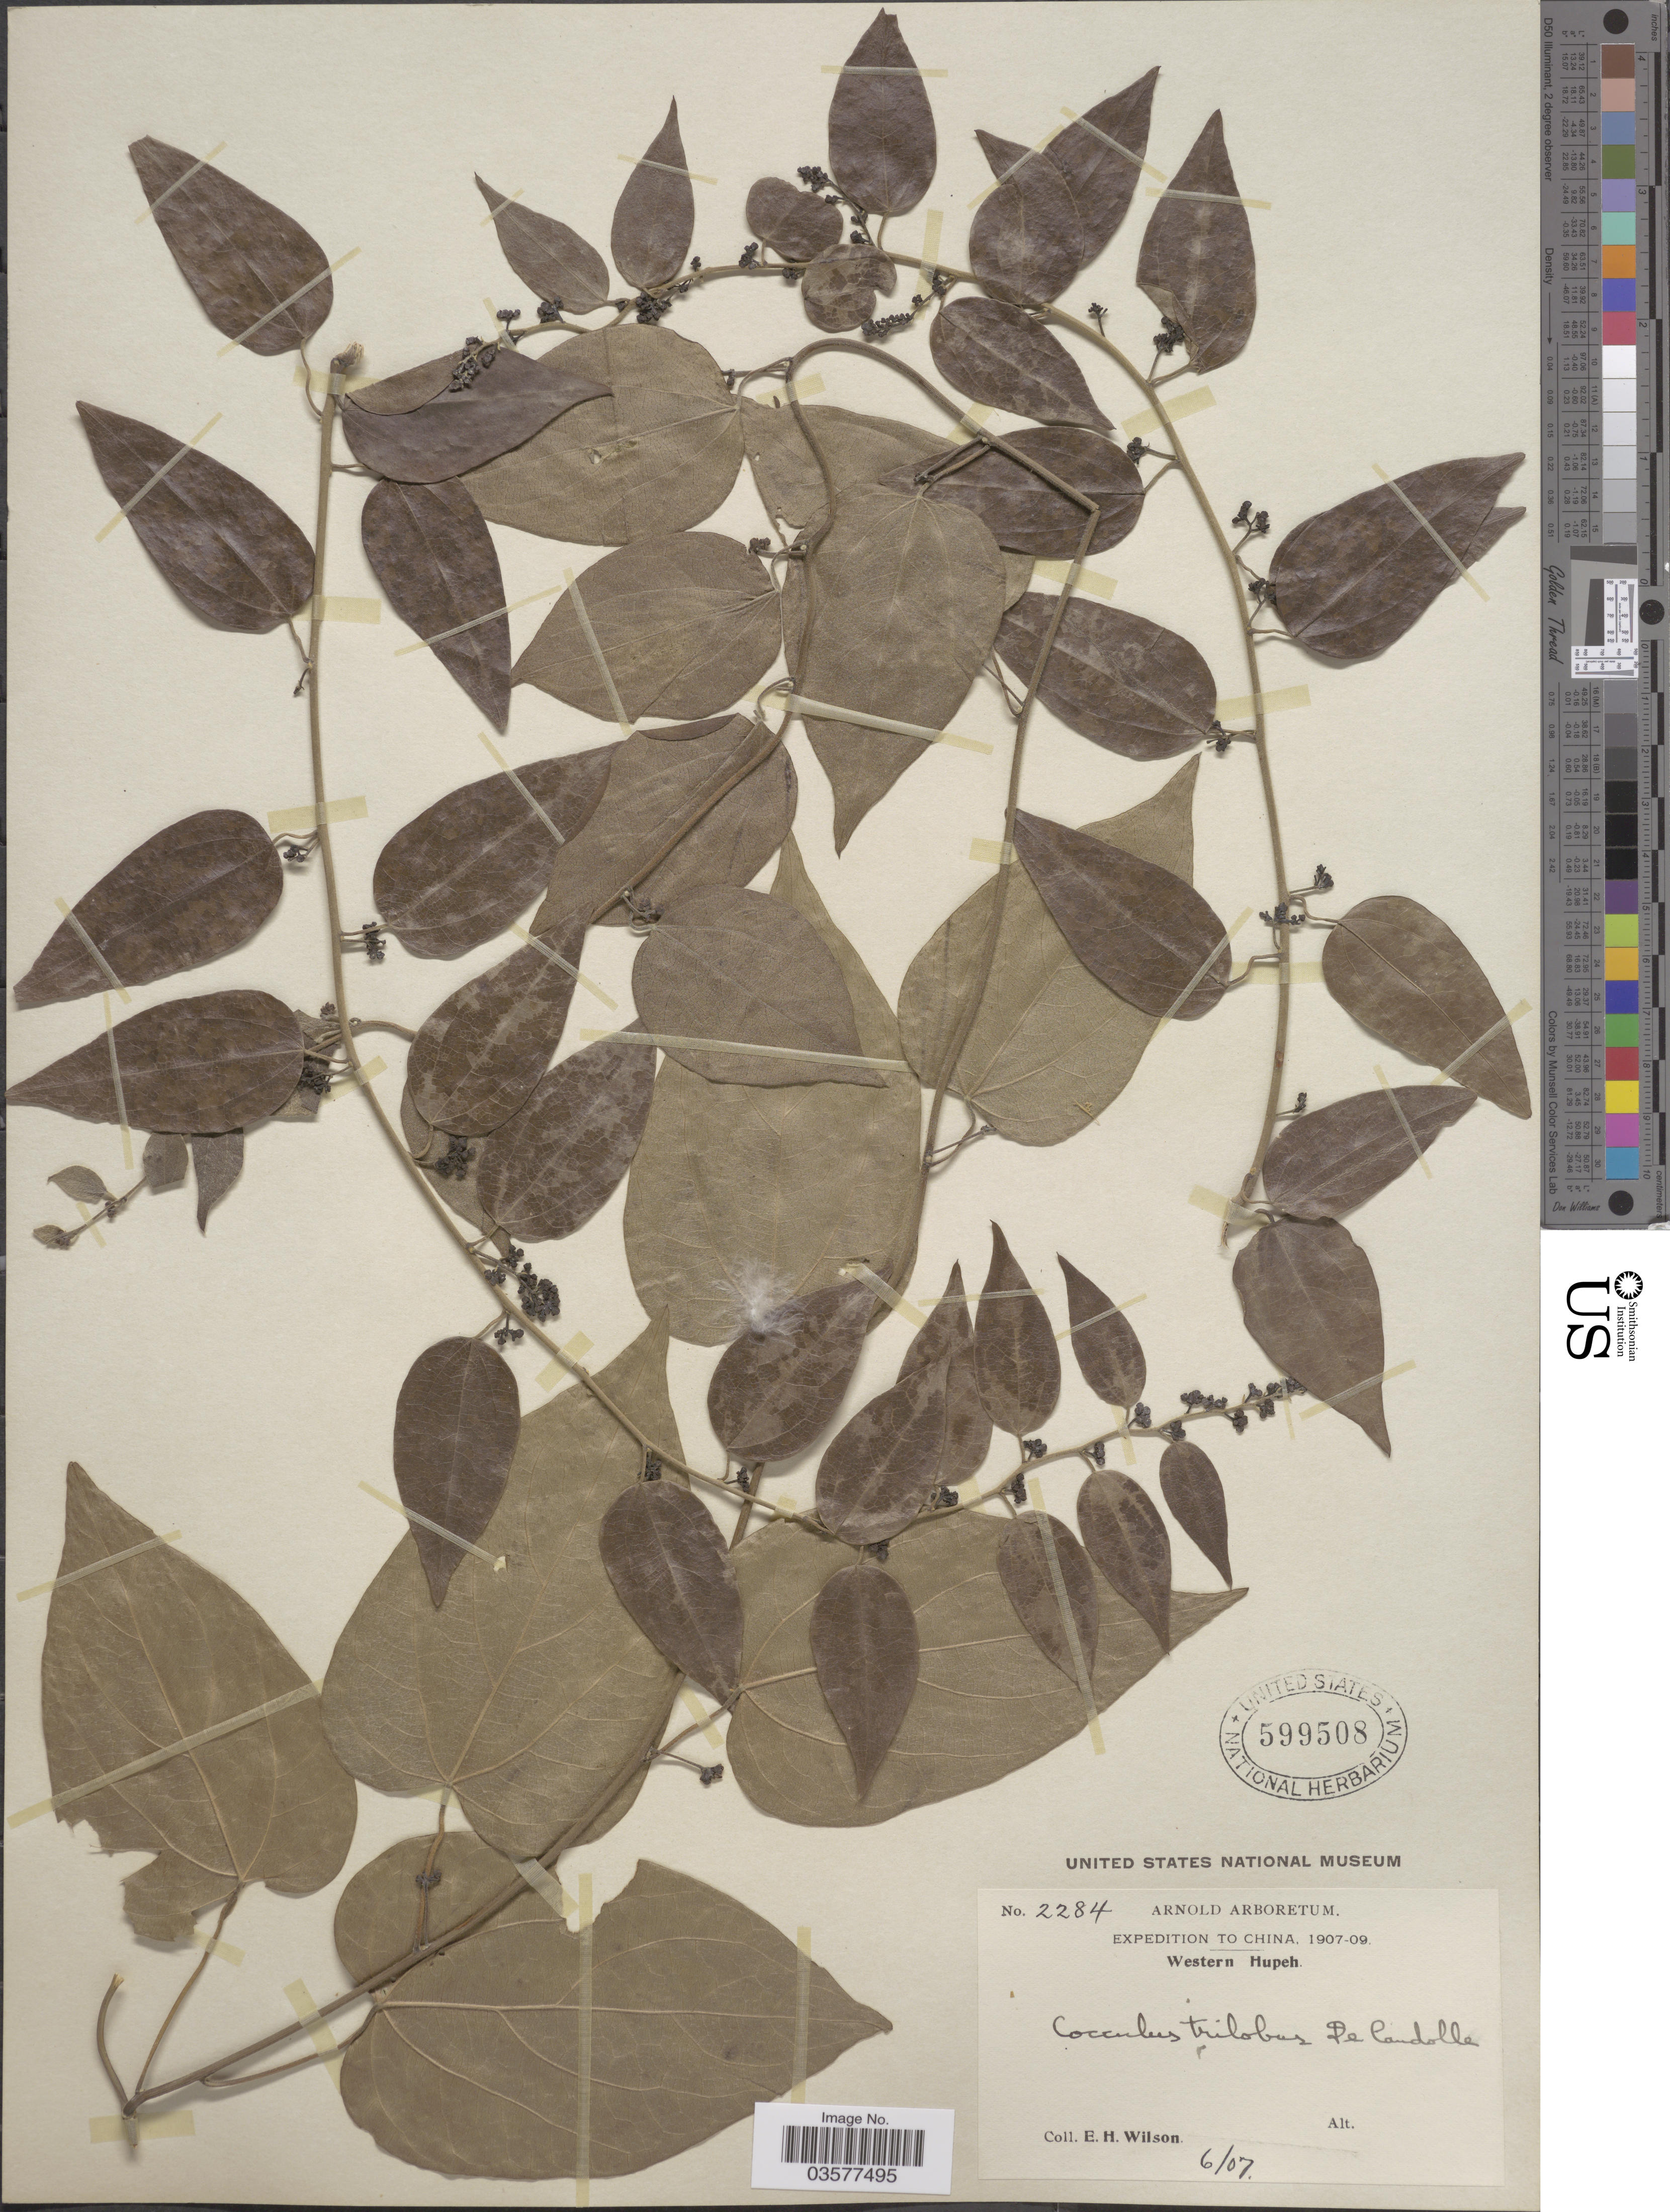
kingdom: Plantae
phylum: Tracheophyta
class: Magnoliopsida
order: Ranunculales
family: Menispermaceae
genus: Cocculus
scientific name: Cocculus orbiculatus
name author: (L.) DC.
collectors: E. Wilson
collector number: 2284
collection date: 1907-06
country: China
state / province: Hubei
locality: Western Hupeh.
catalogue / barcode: US 599508